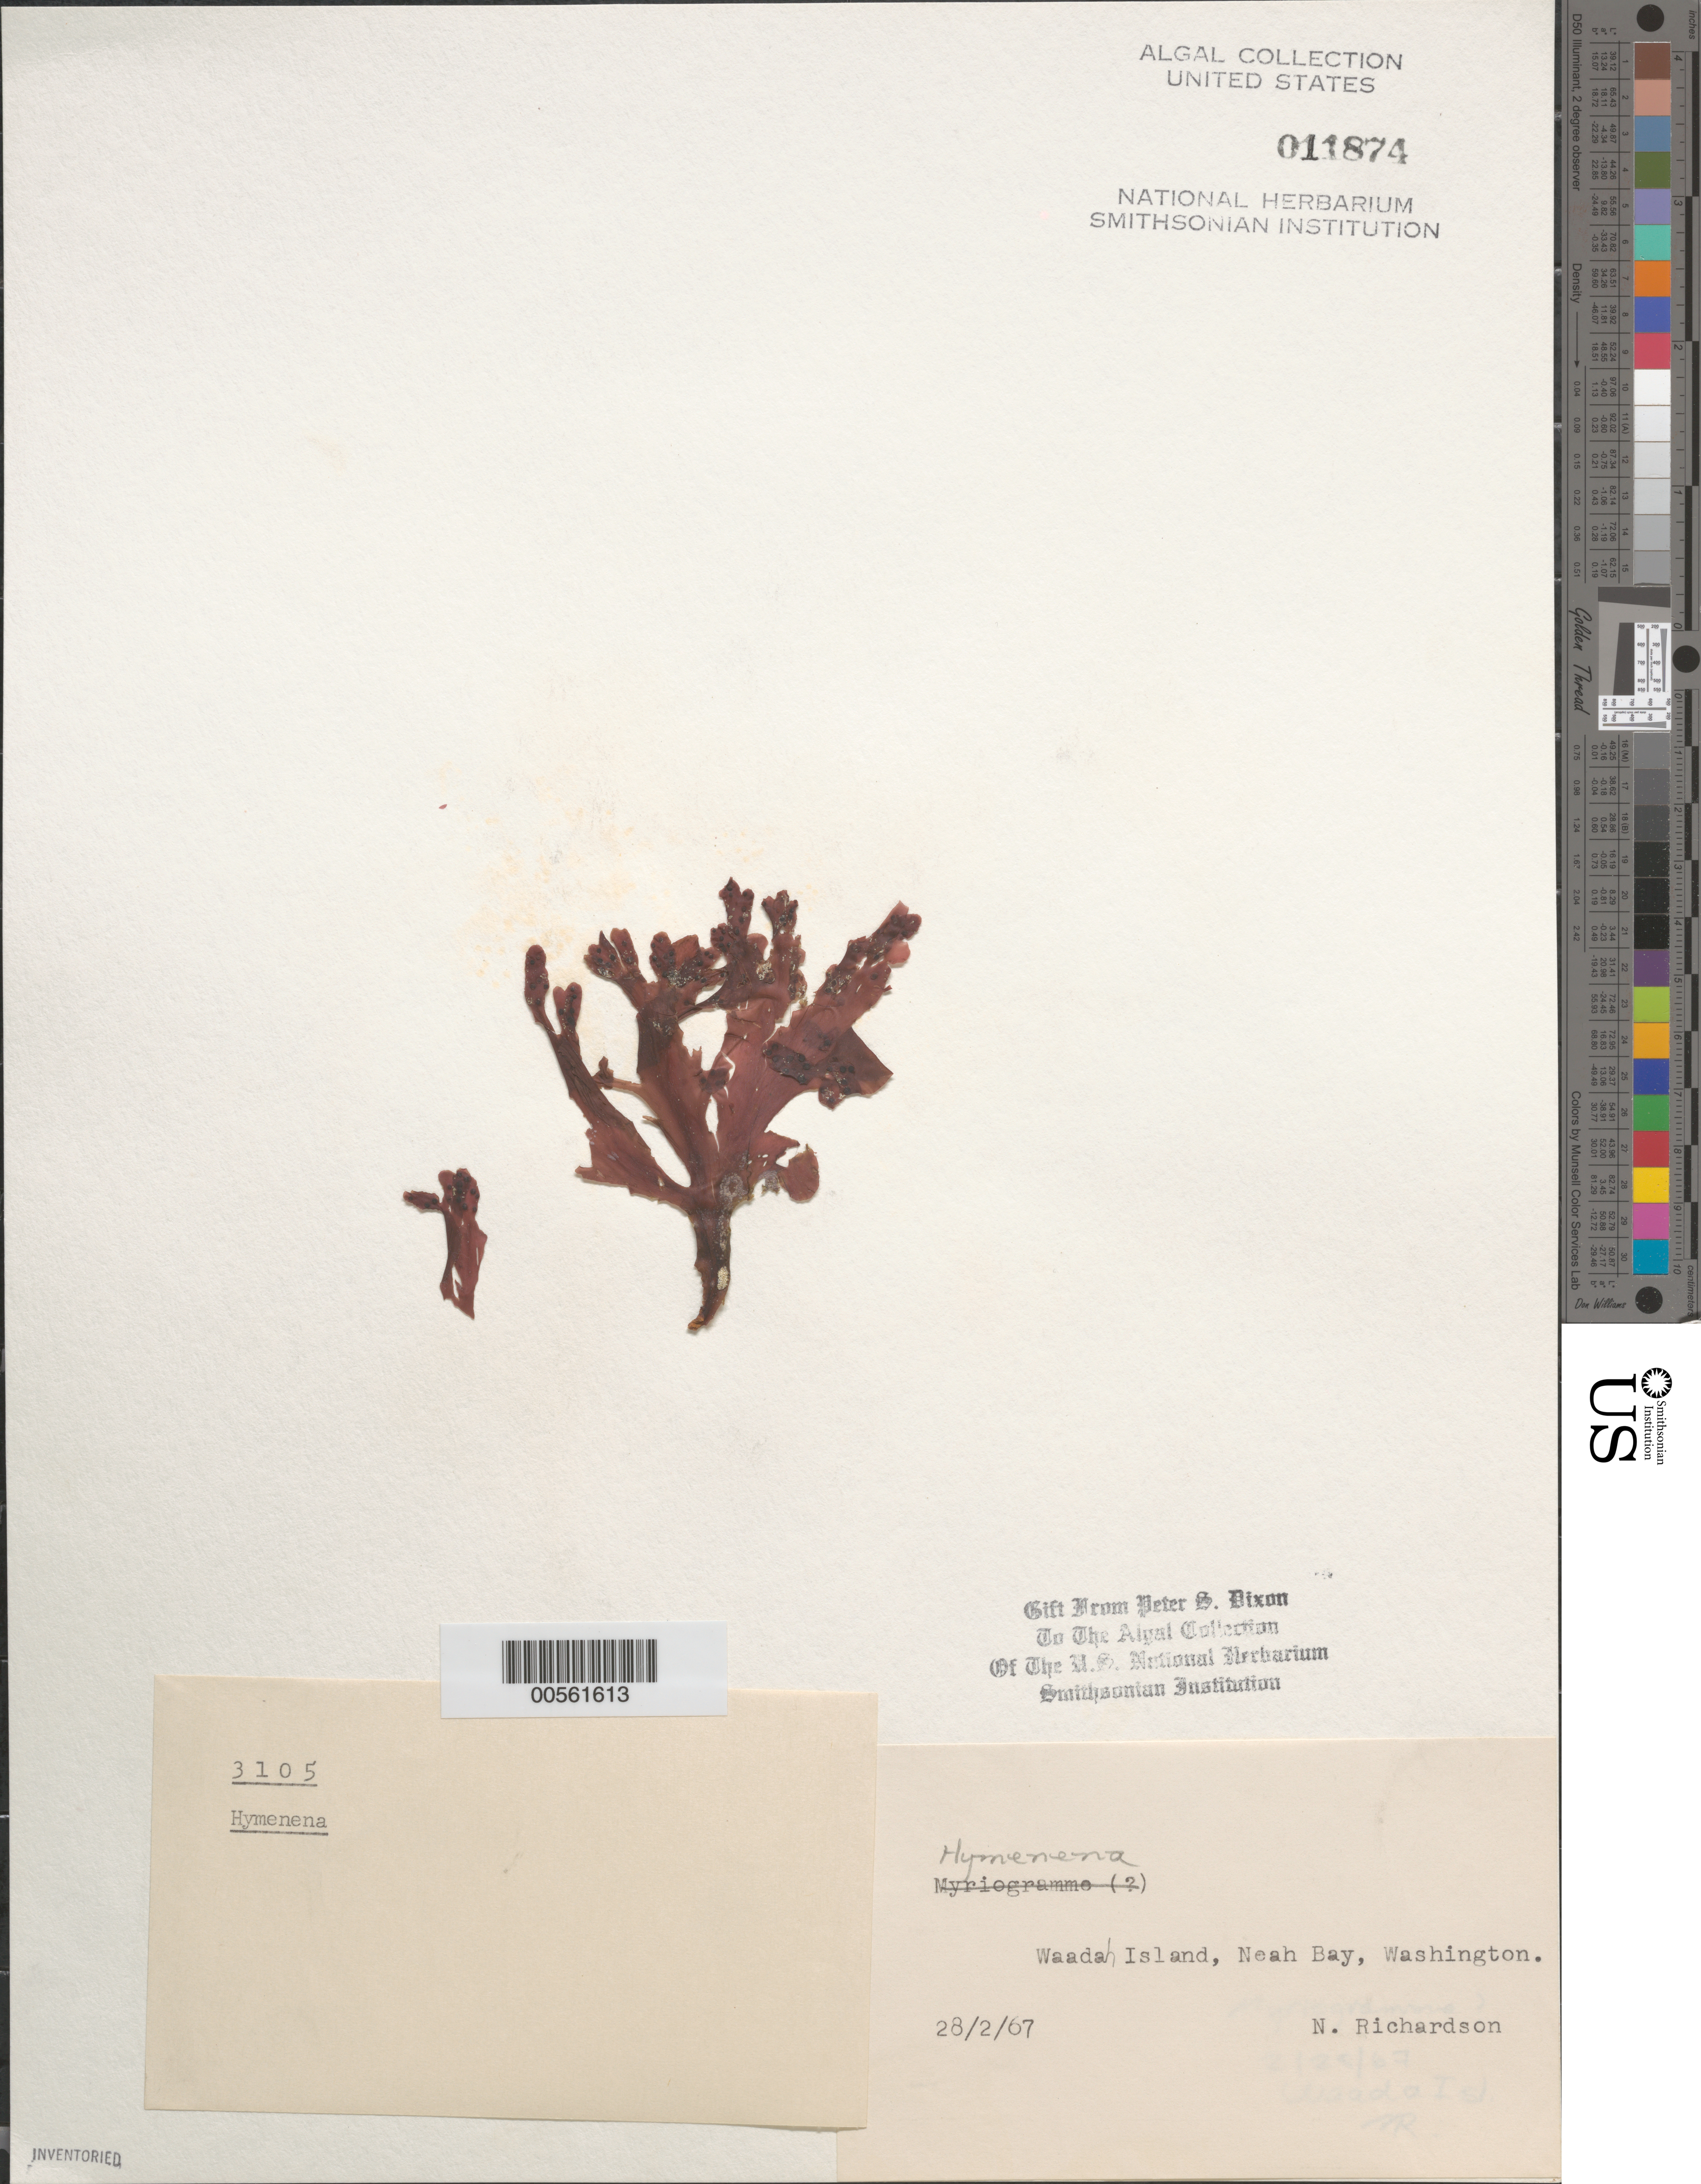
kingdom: Plantae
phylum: Rhodophyta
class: Florideophyceae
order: Ceramiales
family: Delesseriaceae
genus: Hymenena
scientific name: Hymenena sp.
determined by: Dixon, P. S.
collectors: N. Richardson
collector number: PSD 3105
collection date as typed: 28 Feb 1967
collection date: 1967-02-28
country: United States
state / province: Washington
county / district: Clallam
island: Waadah Island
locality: Neah Bay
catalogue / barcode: US 11874